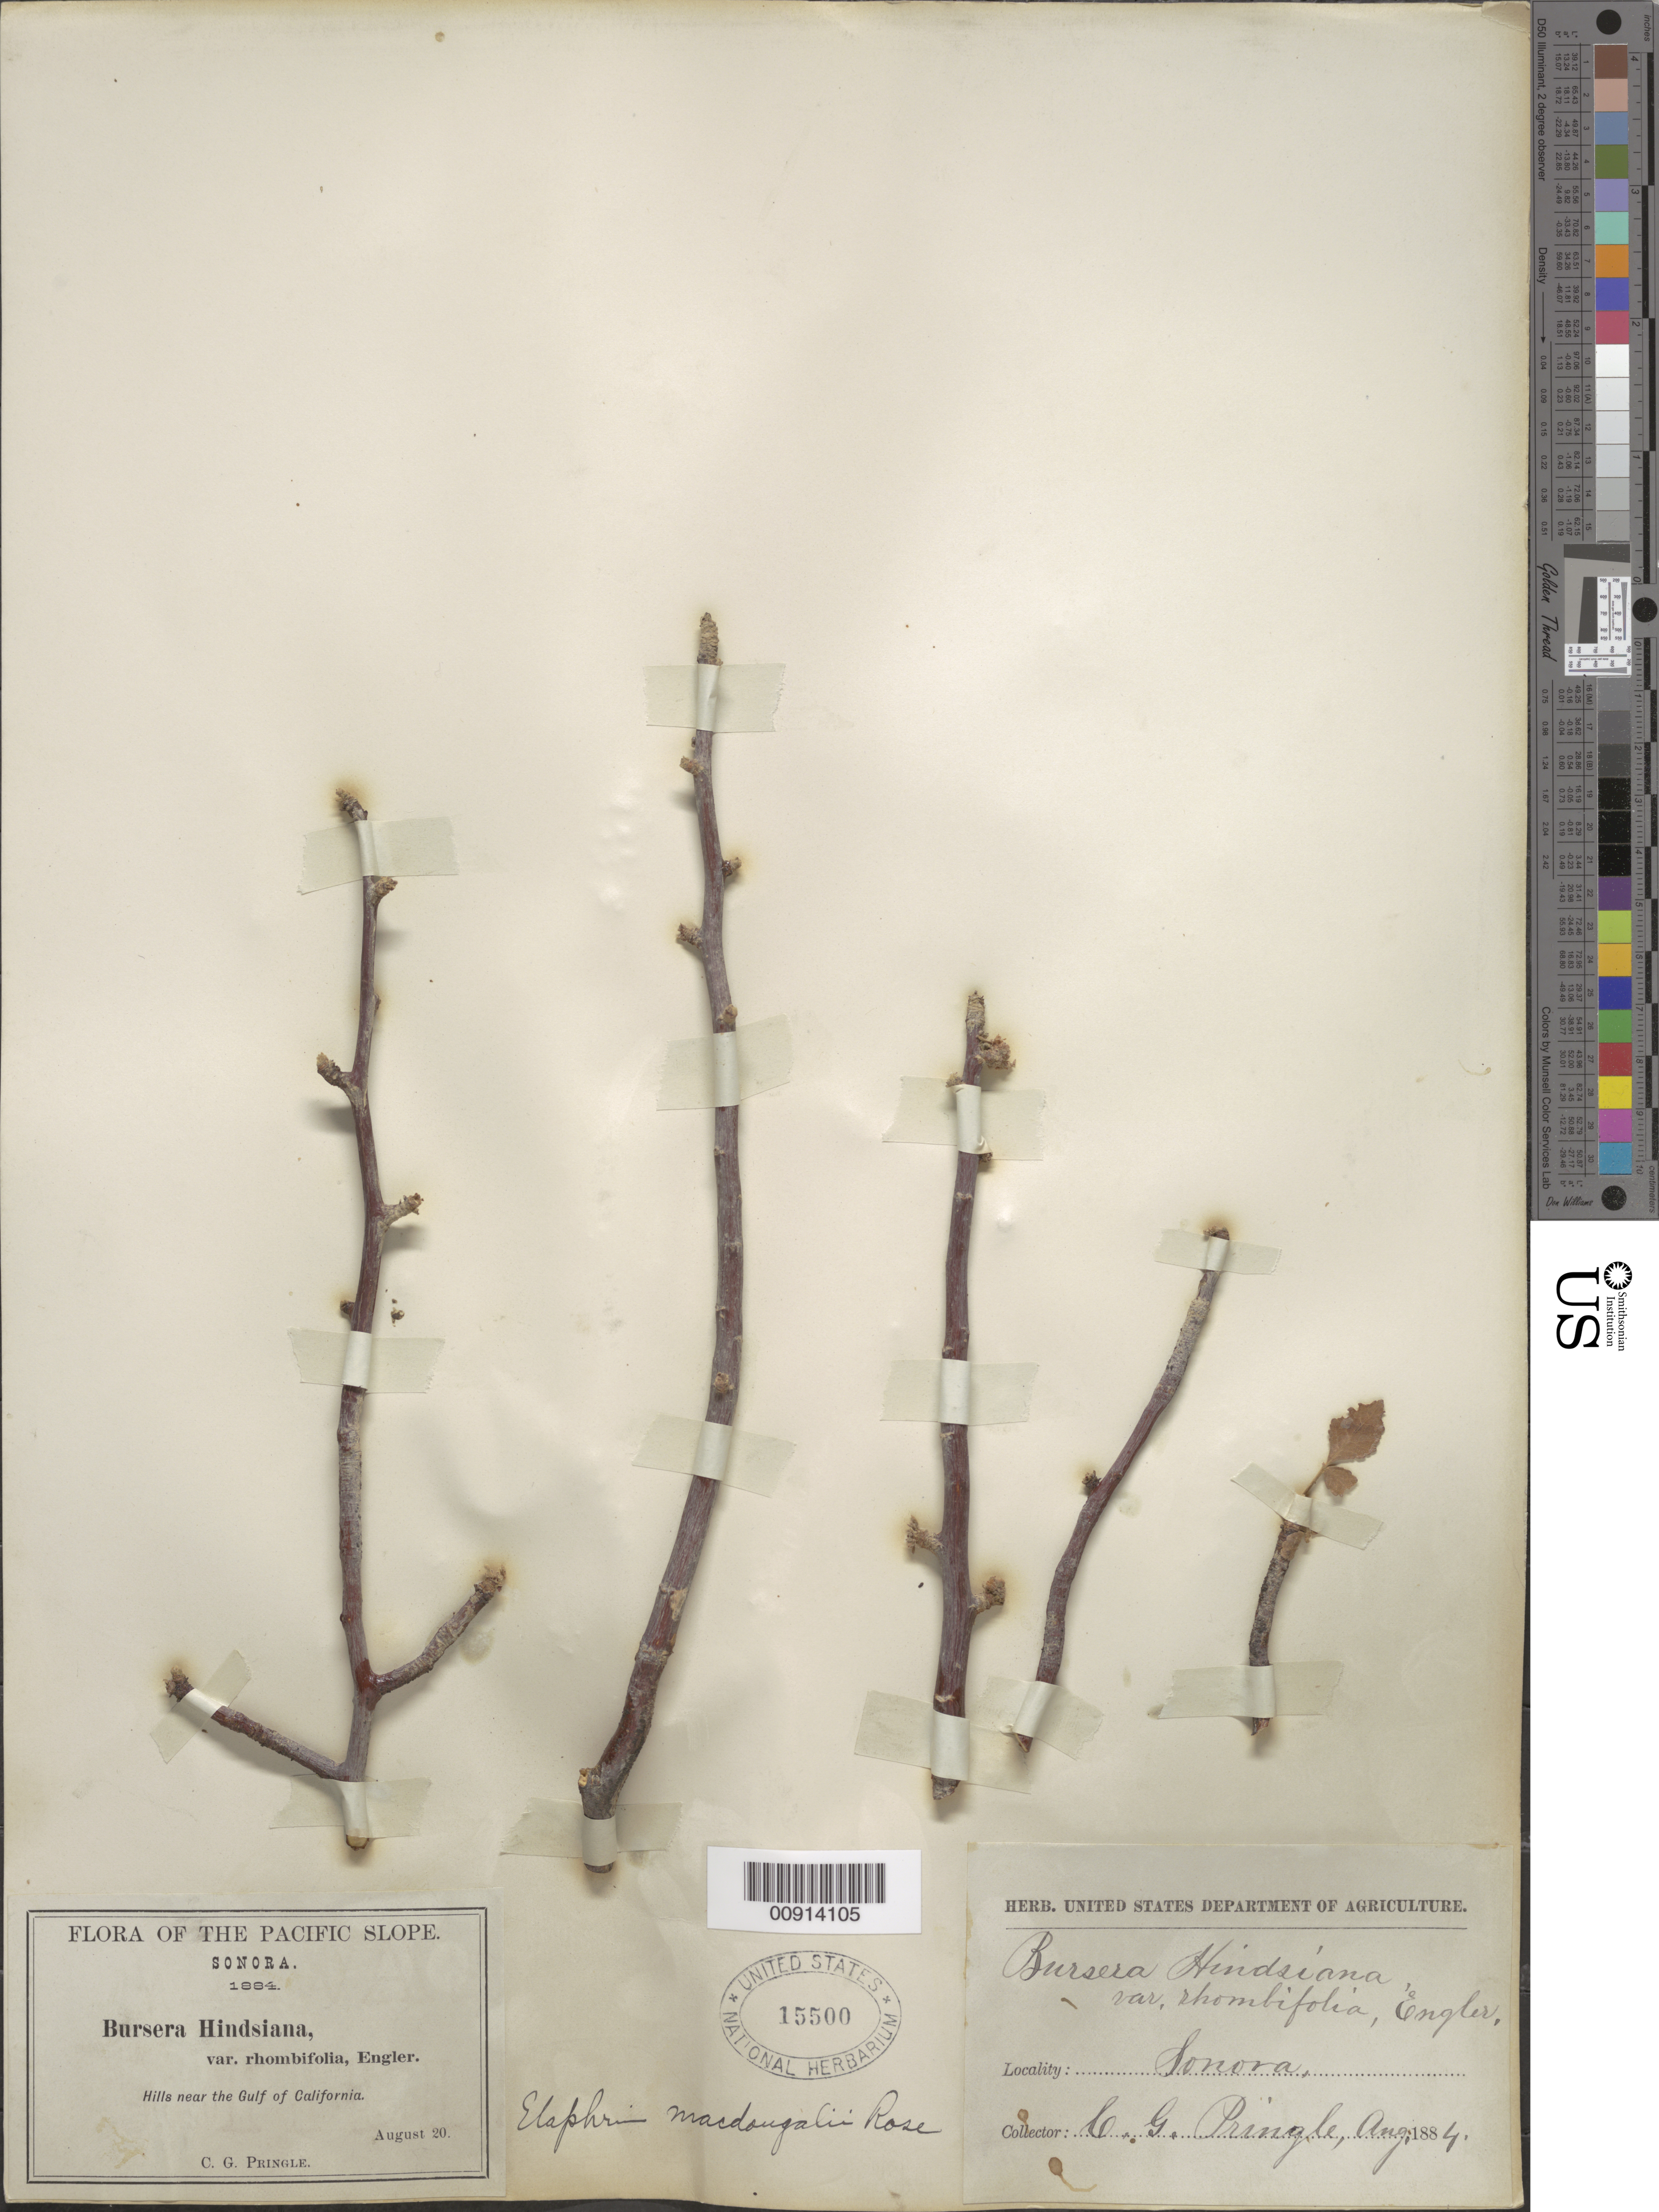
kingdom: Plantae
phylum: Tracheophyta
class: Magnoliopsida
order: Sapindales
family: Burseraceae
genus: Bursera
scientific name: Bursera hindsiana var. rhoifolia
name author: (Benth.) Engl.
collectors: C. G. Pringle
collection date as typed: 20 Aug 1884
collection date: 1884-08-20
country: Mexico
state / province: Sonora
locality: Sonora: Hills near the Gulf of California. Pacific Slope.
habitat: Hills.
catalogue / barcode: US 15500